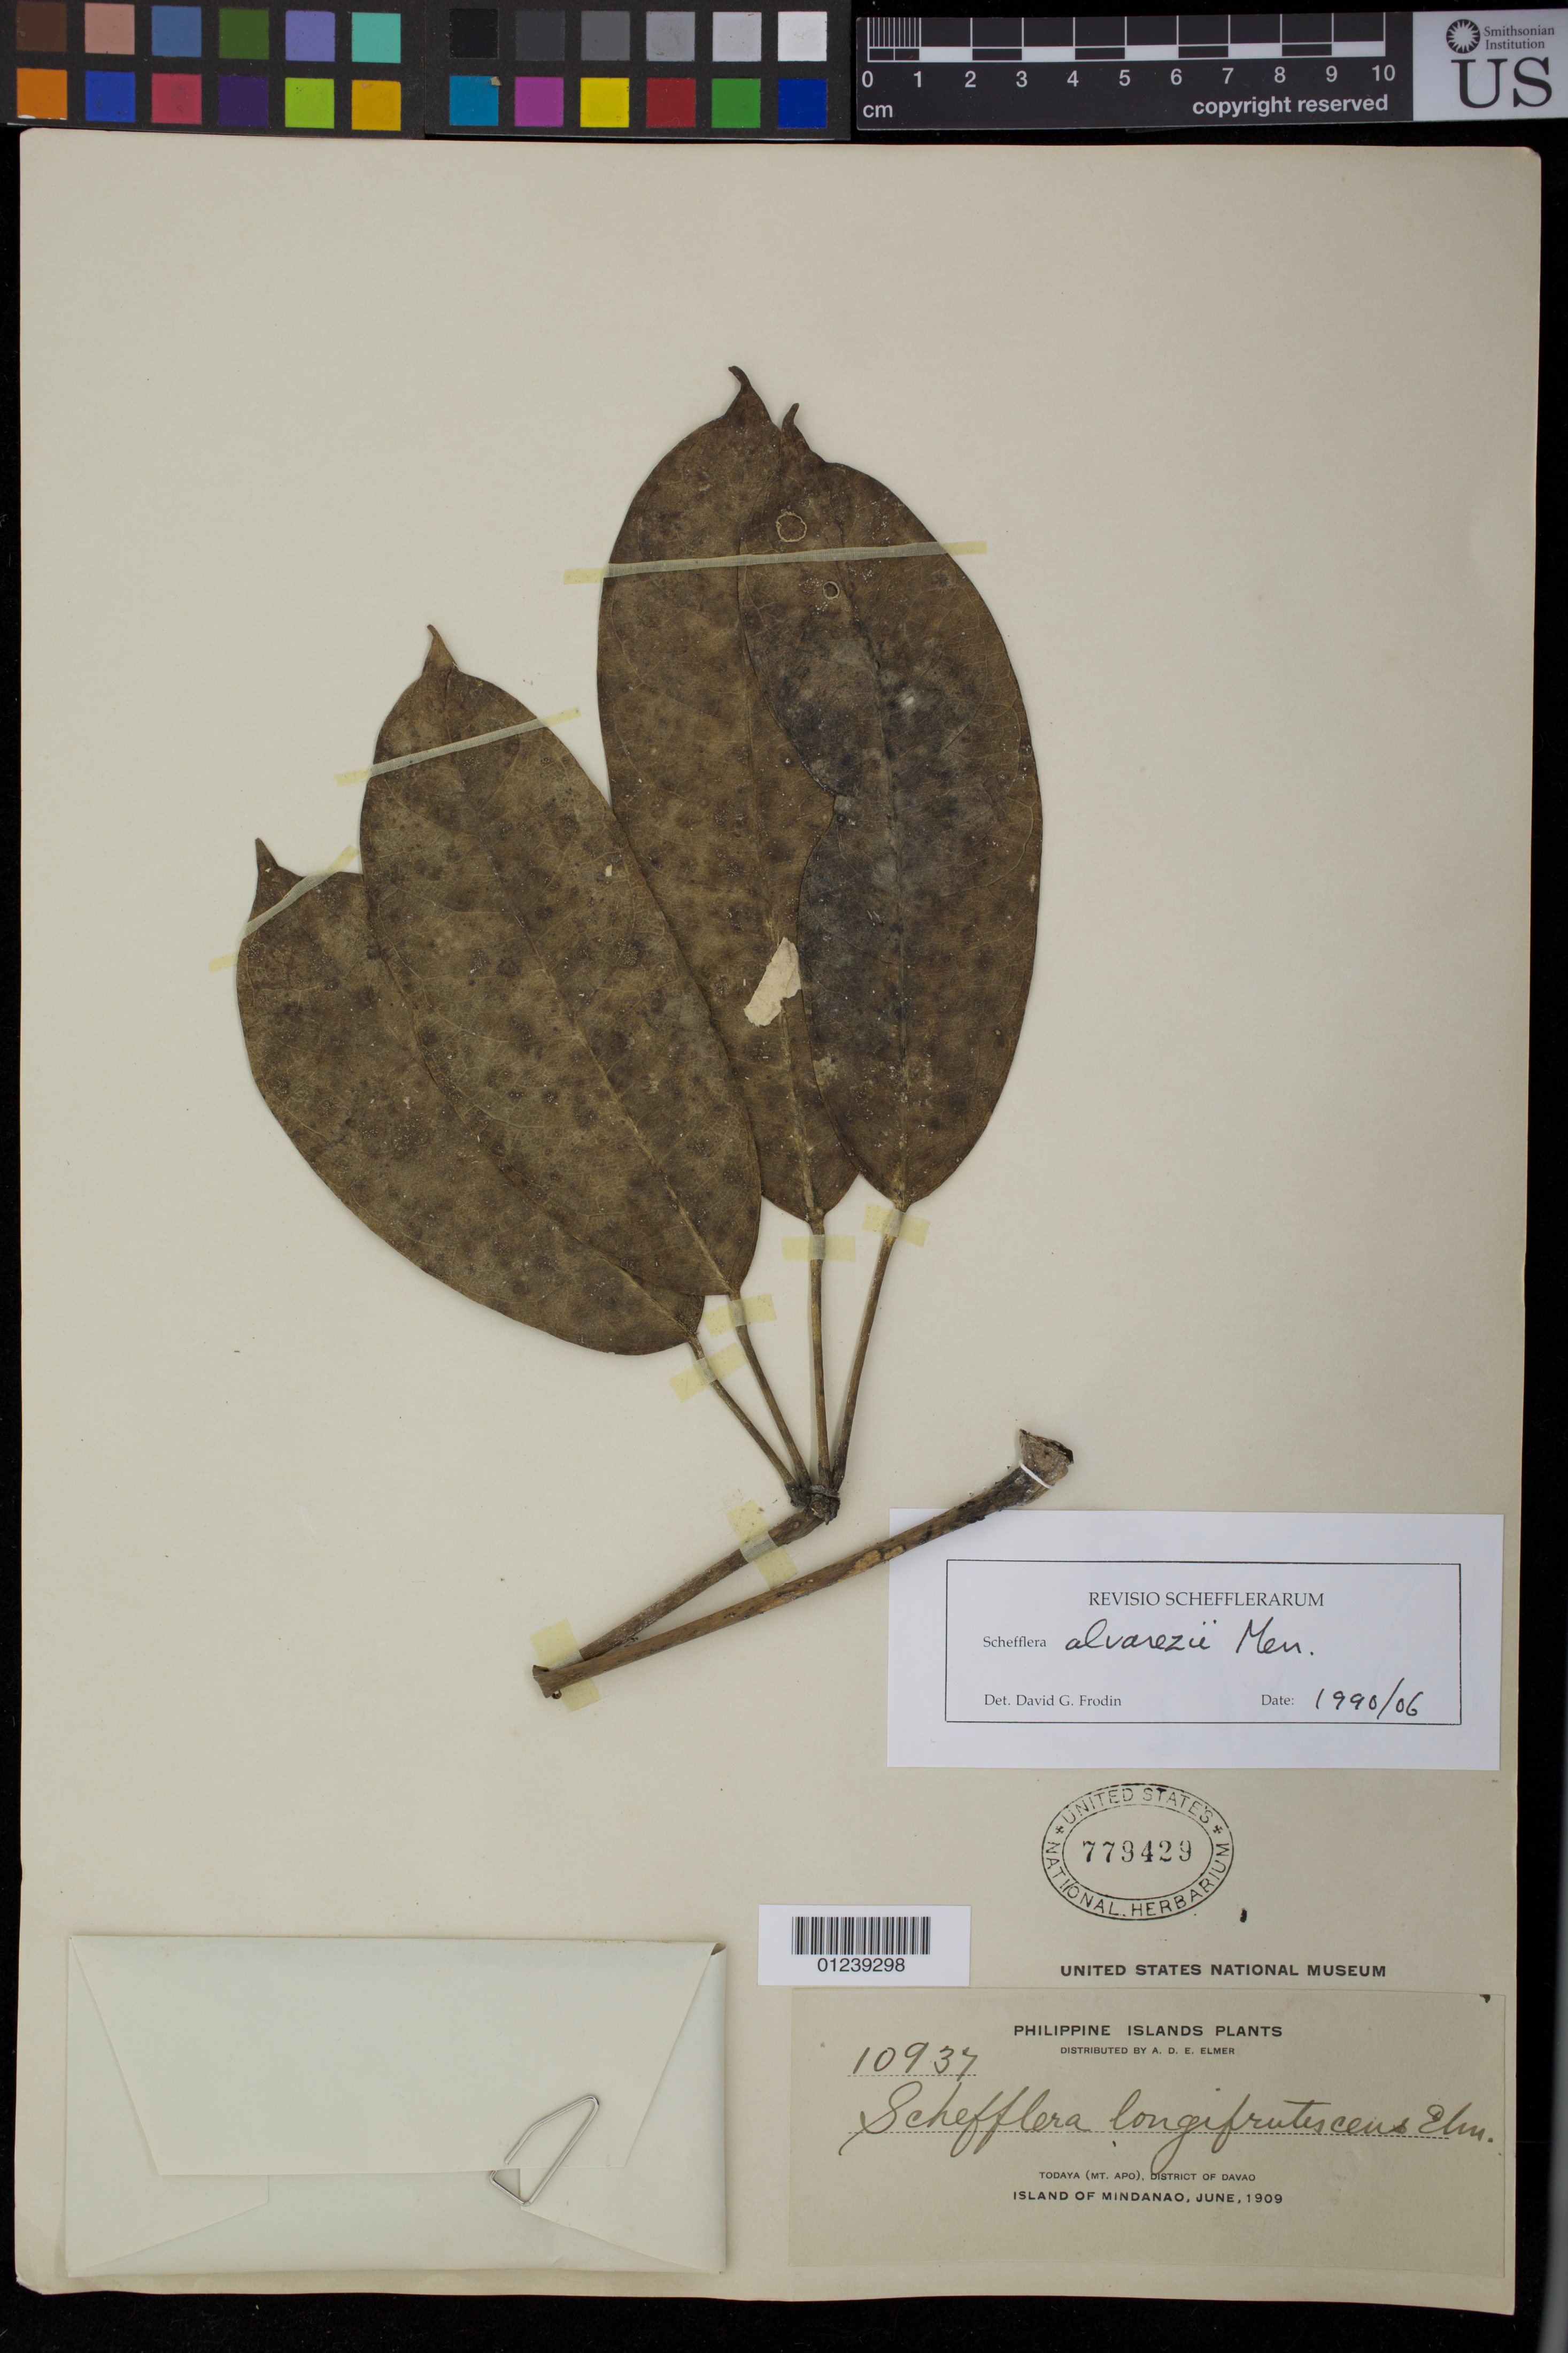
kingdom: Plantae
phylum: Tracheophyta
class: Magnoliopsida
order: Apiales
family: Araliaceae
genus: Schefflera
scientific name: Schefflera alvarezii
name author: Merr.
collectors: A. D. E. Elmer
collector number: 10937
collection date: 1909-06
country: Philippines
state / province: Davao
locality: Todaya (Mt. Apo), District of Davao, Island of Mindanao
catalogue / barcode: US 779429